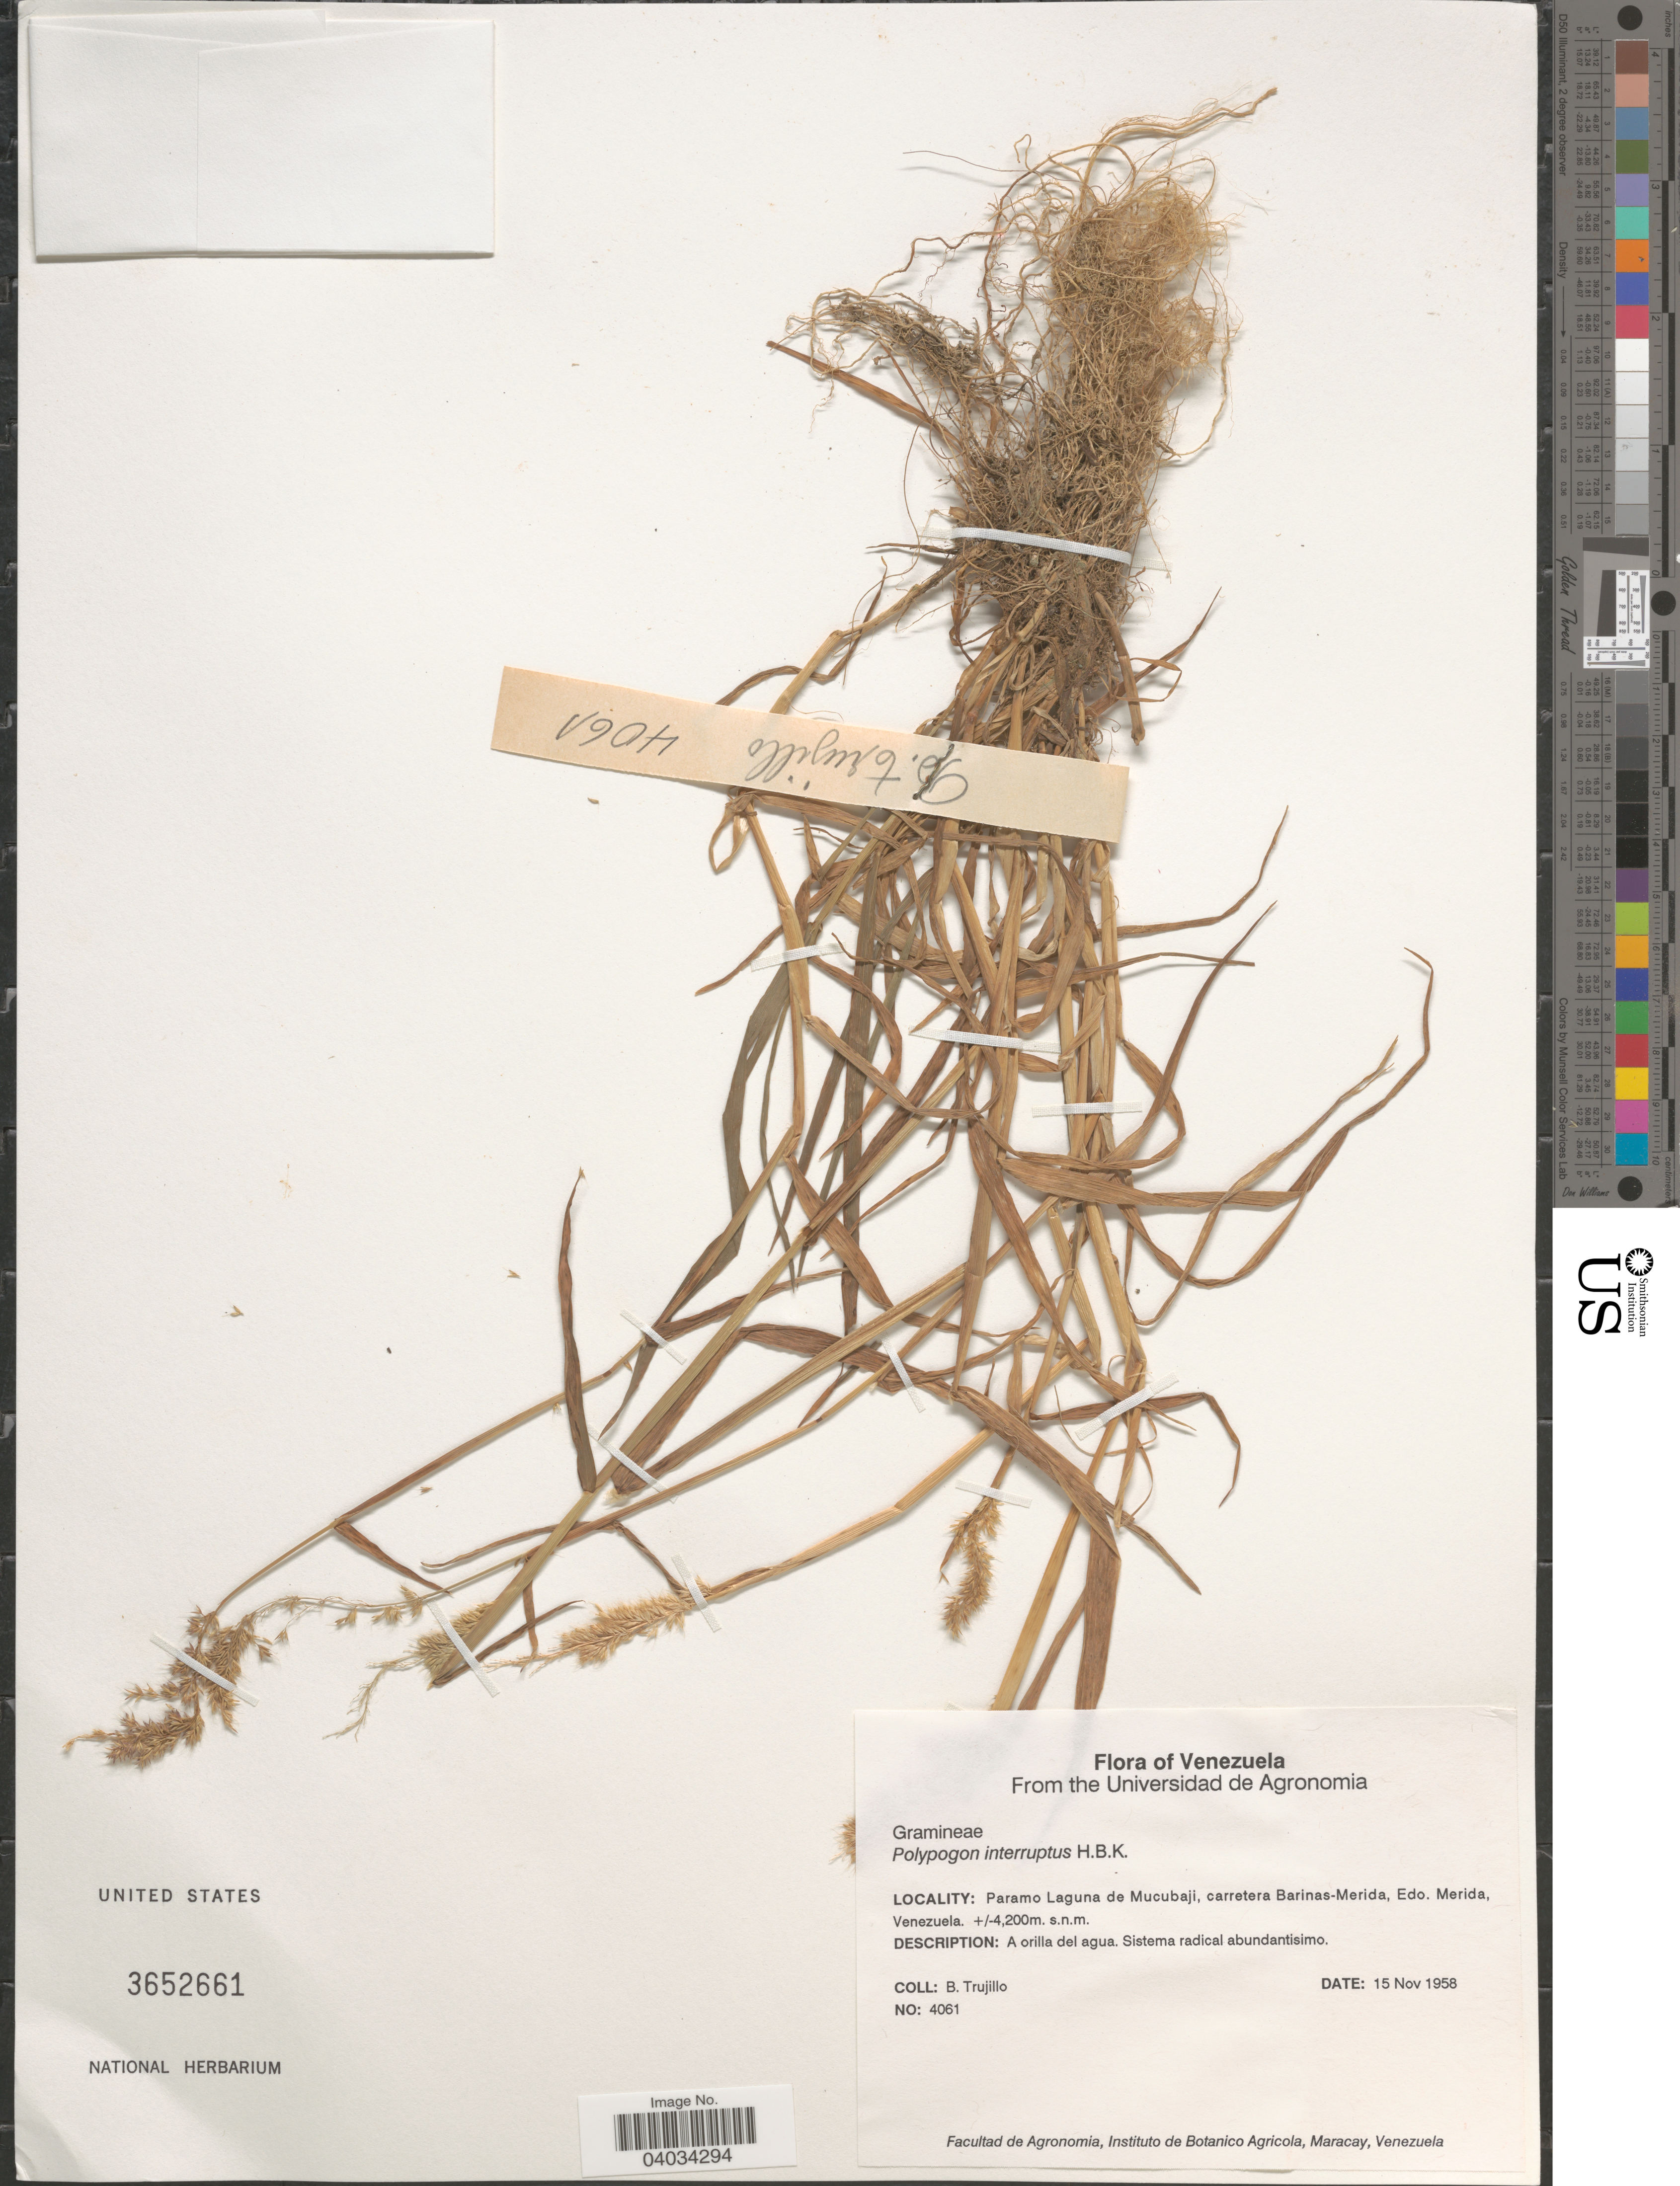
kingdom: Plantae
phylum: Tracheophyta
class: Liliopsida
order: Poales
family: Poaceae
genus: Polypogon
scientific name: Polypogon interruptus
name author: Kunth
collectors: B. Trujillo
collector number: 4061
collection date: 1958-11-15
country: Venezuela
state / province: Merida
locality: Paramo Laguna de Mucubaji, carretera Barinas-Merida.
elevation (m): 4200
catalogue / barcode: US 3652661